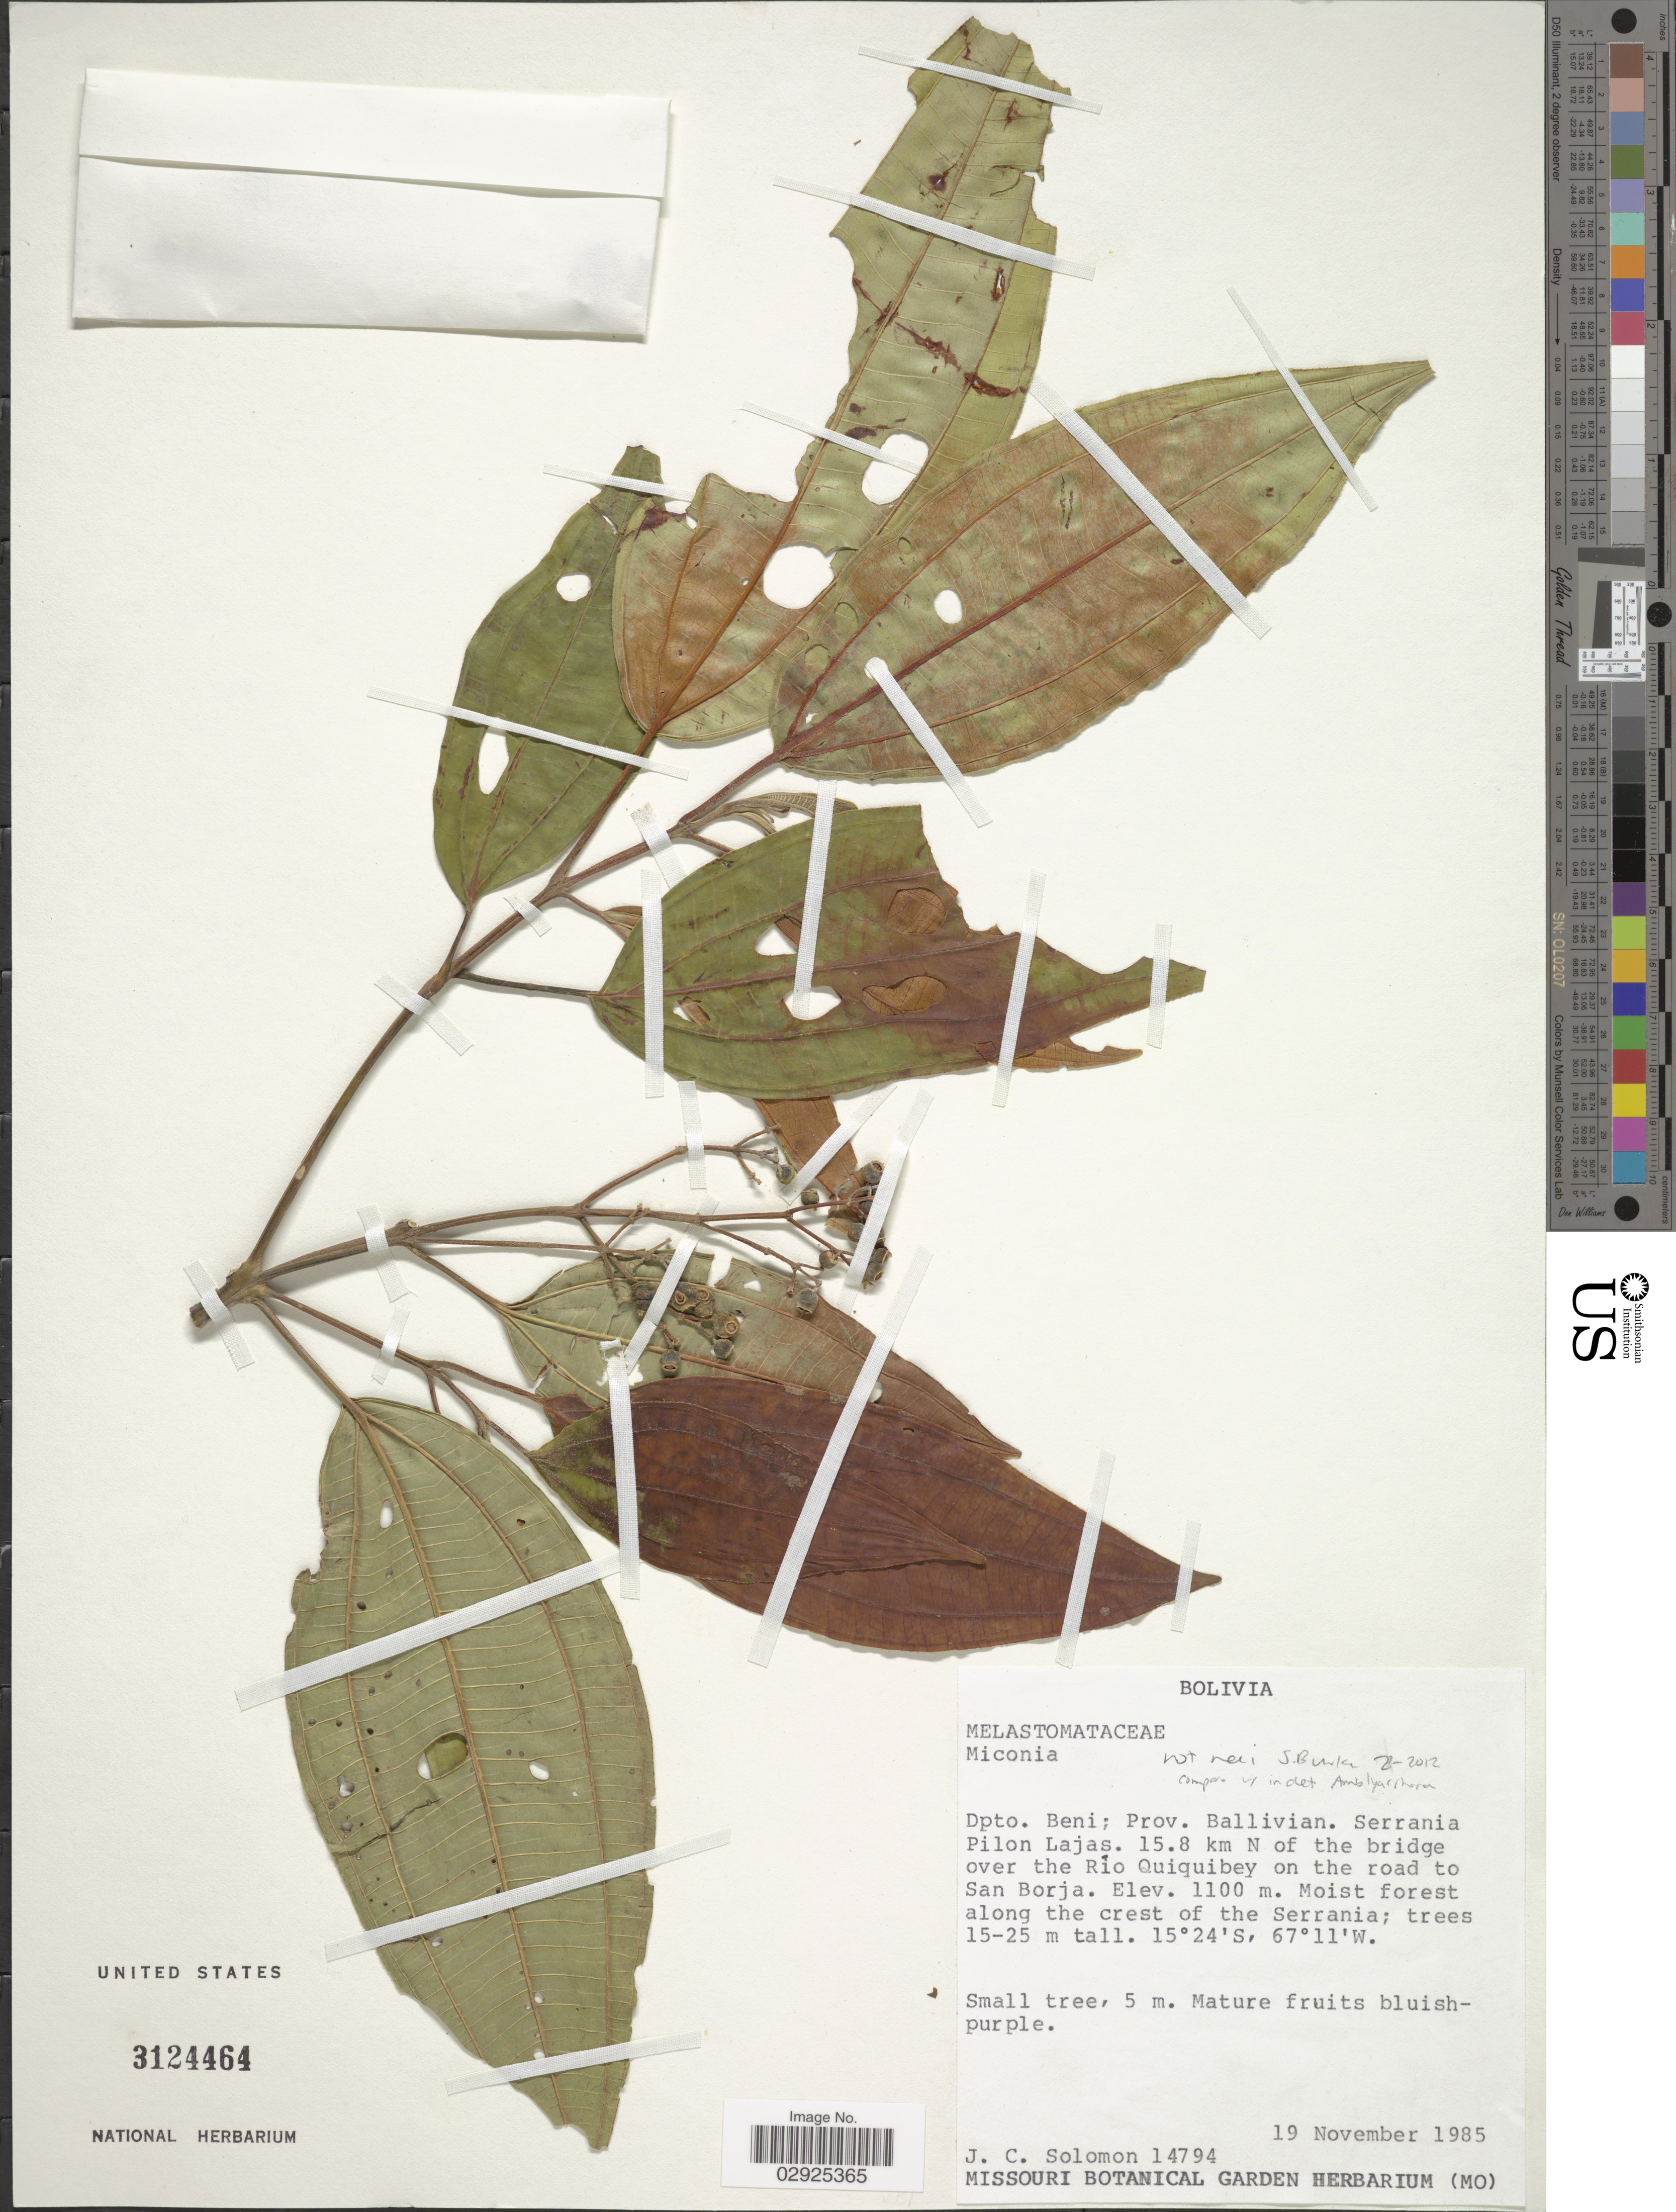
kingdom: Plantae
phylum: Tracheophyta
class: Magnoliopsida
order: Myrtales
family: Melastomataceae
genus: Miconia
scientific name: Miconia sp.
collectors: J. C. Solomon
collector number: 14794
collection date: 1985-11-19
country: Bolivia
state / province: Beni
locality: Dpto. Beni: Prov. Ballivian, Serrania Pilon Lajas, 15.8 km N of the bridge over the Rio Quiquibey on the road to San Borja, Moist forest along the crest of the Serrania.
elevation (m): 1100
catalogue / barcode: US 3124464